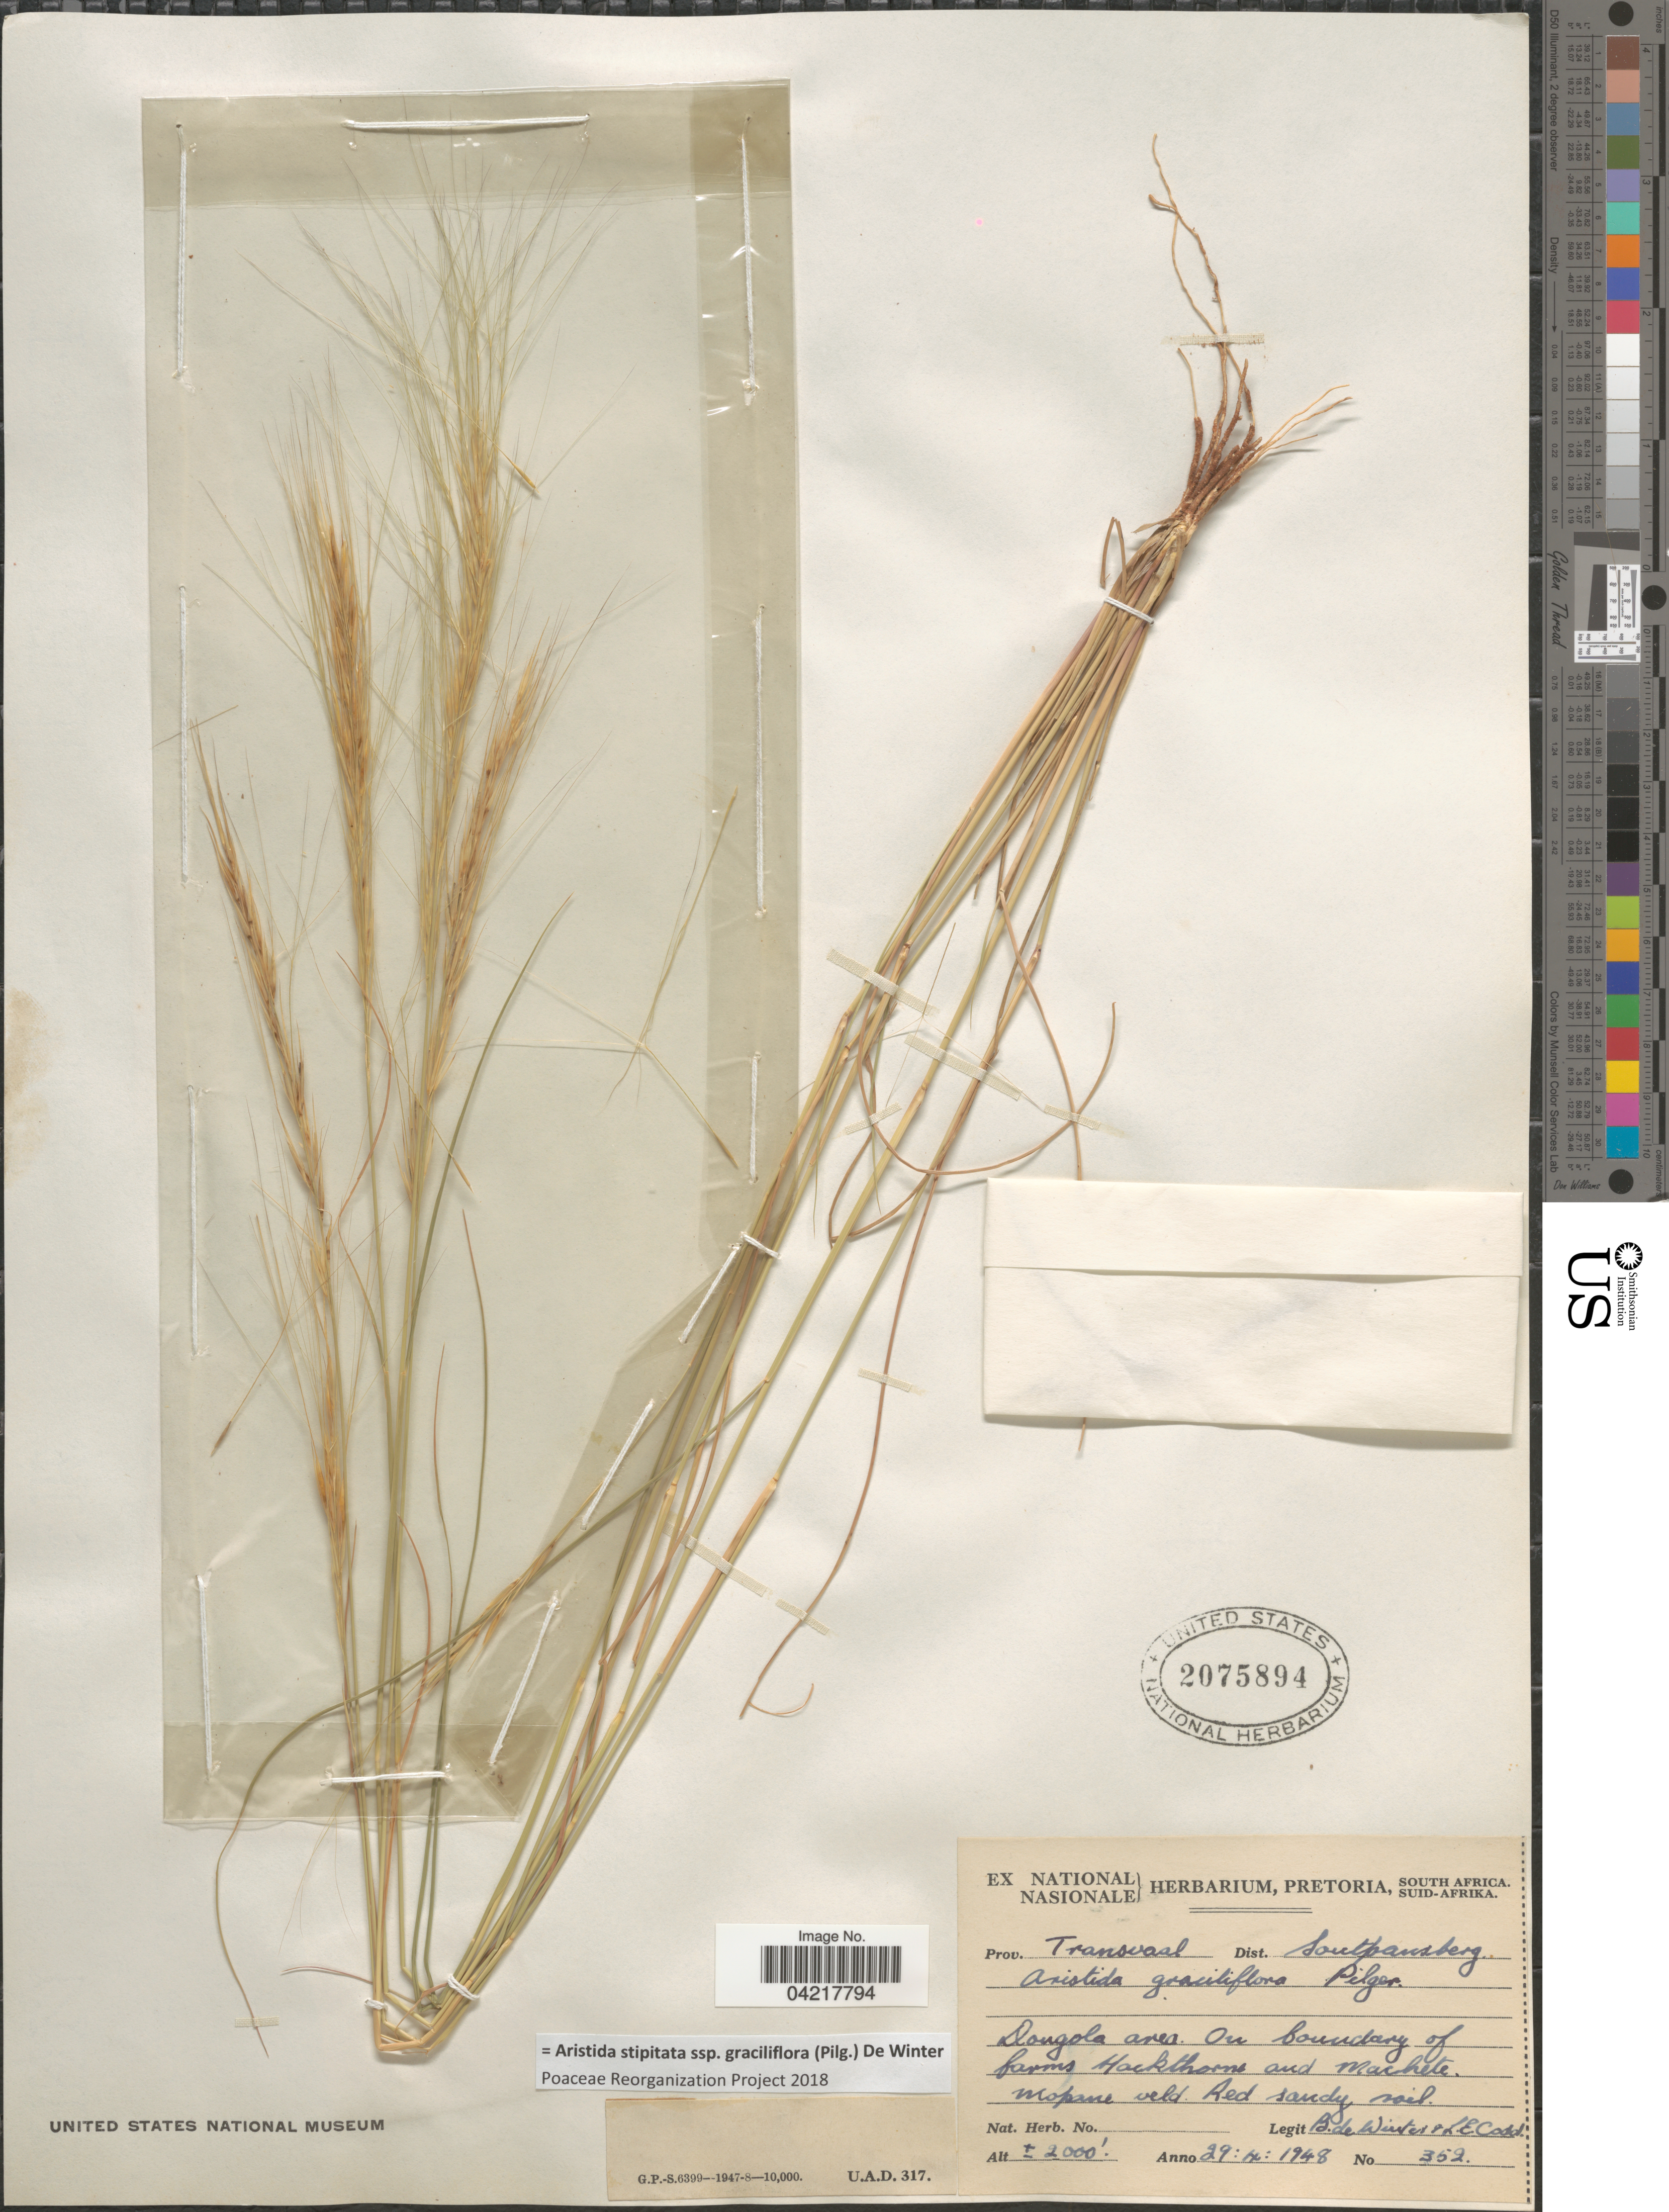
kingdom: Plantae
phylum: Tracheophyta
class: Liliopsida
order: Poales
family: Poaceae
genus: Aristida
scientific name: Aristida stipitata var. graciliflora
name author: (Pilg.) De Winter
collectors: B. de Winter & L. Codd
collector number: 352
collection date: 1948-04-29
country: South Africa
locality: Prov. Transvaal. Dist. Zoutpansberg. Dongola area. On boundary of farms Hackthorns and Machete.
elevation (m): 610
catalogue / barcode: US 2075894